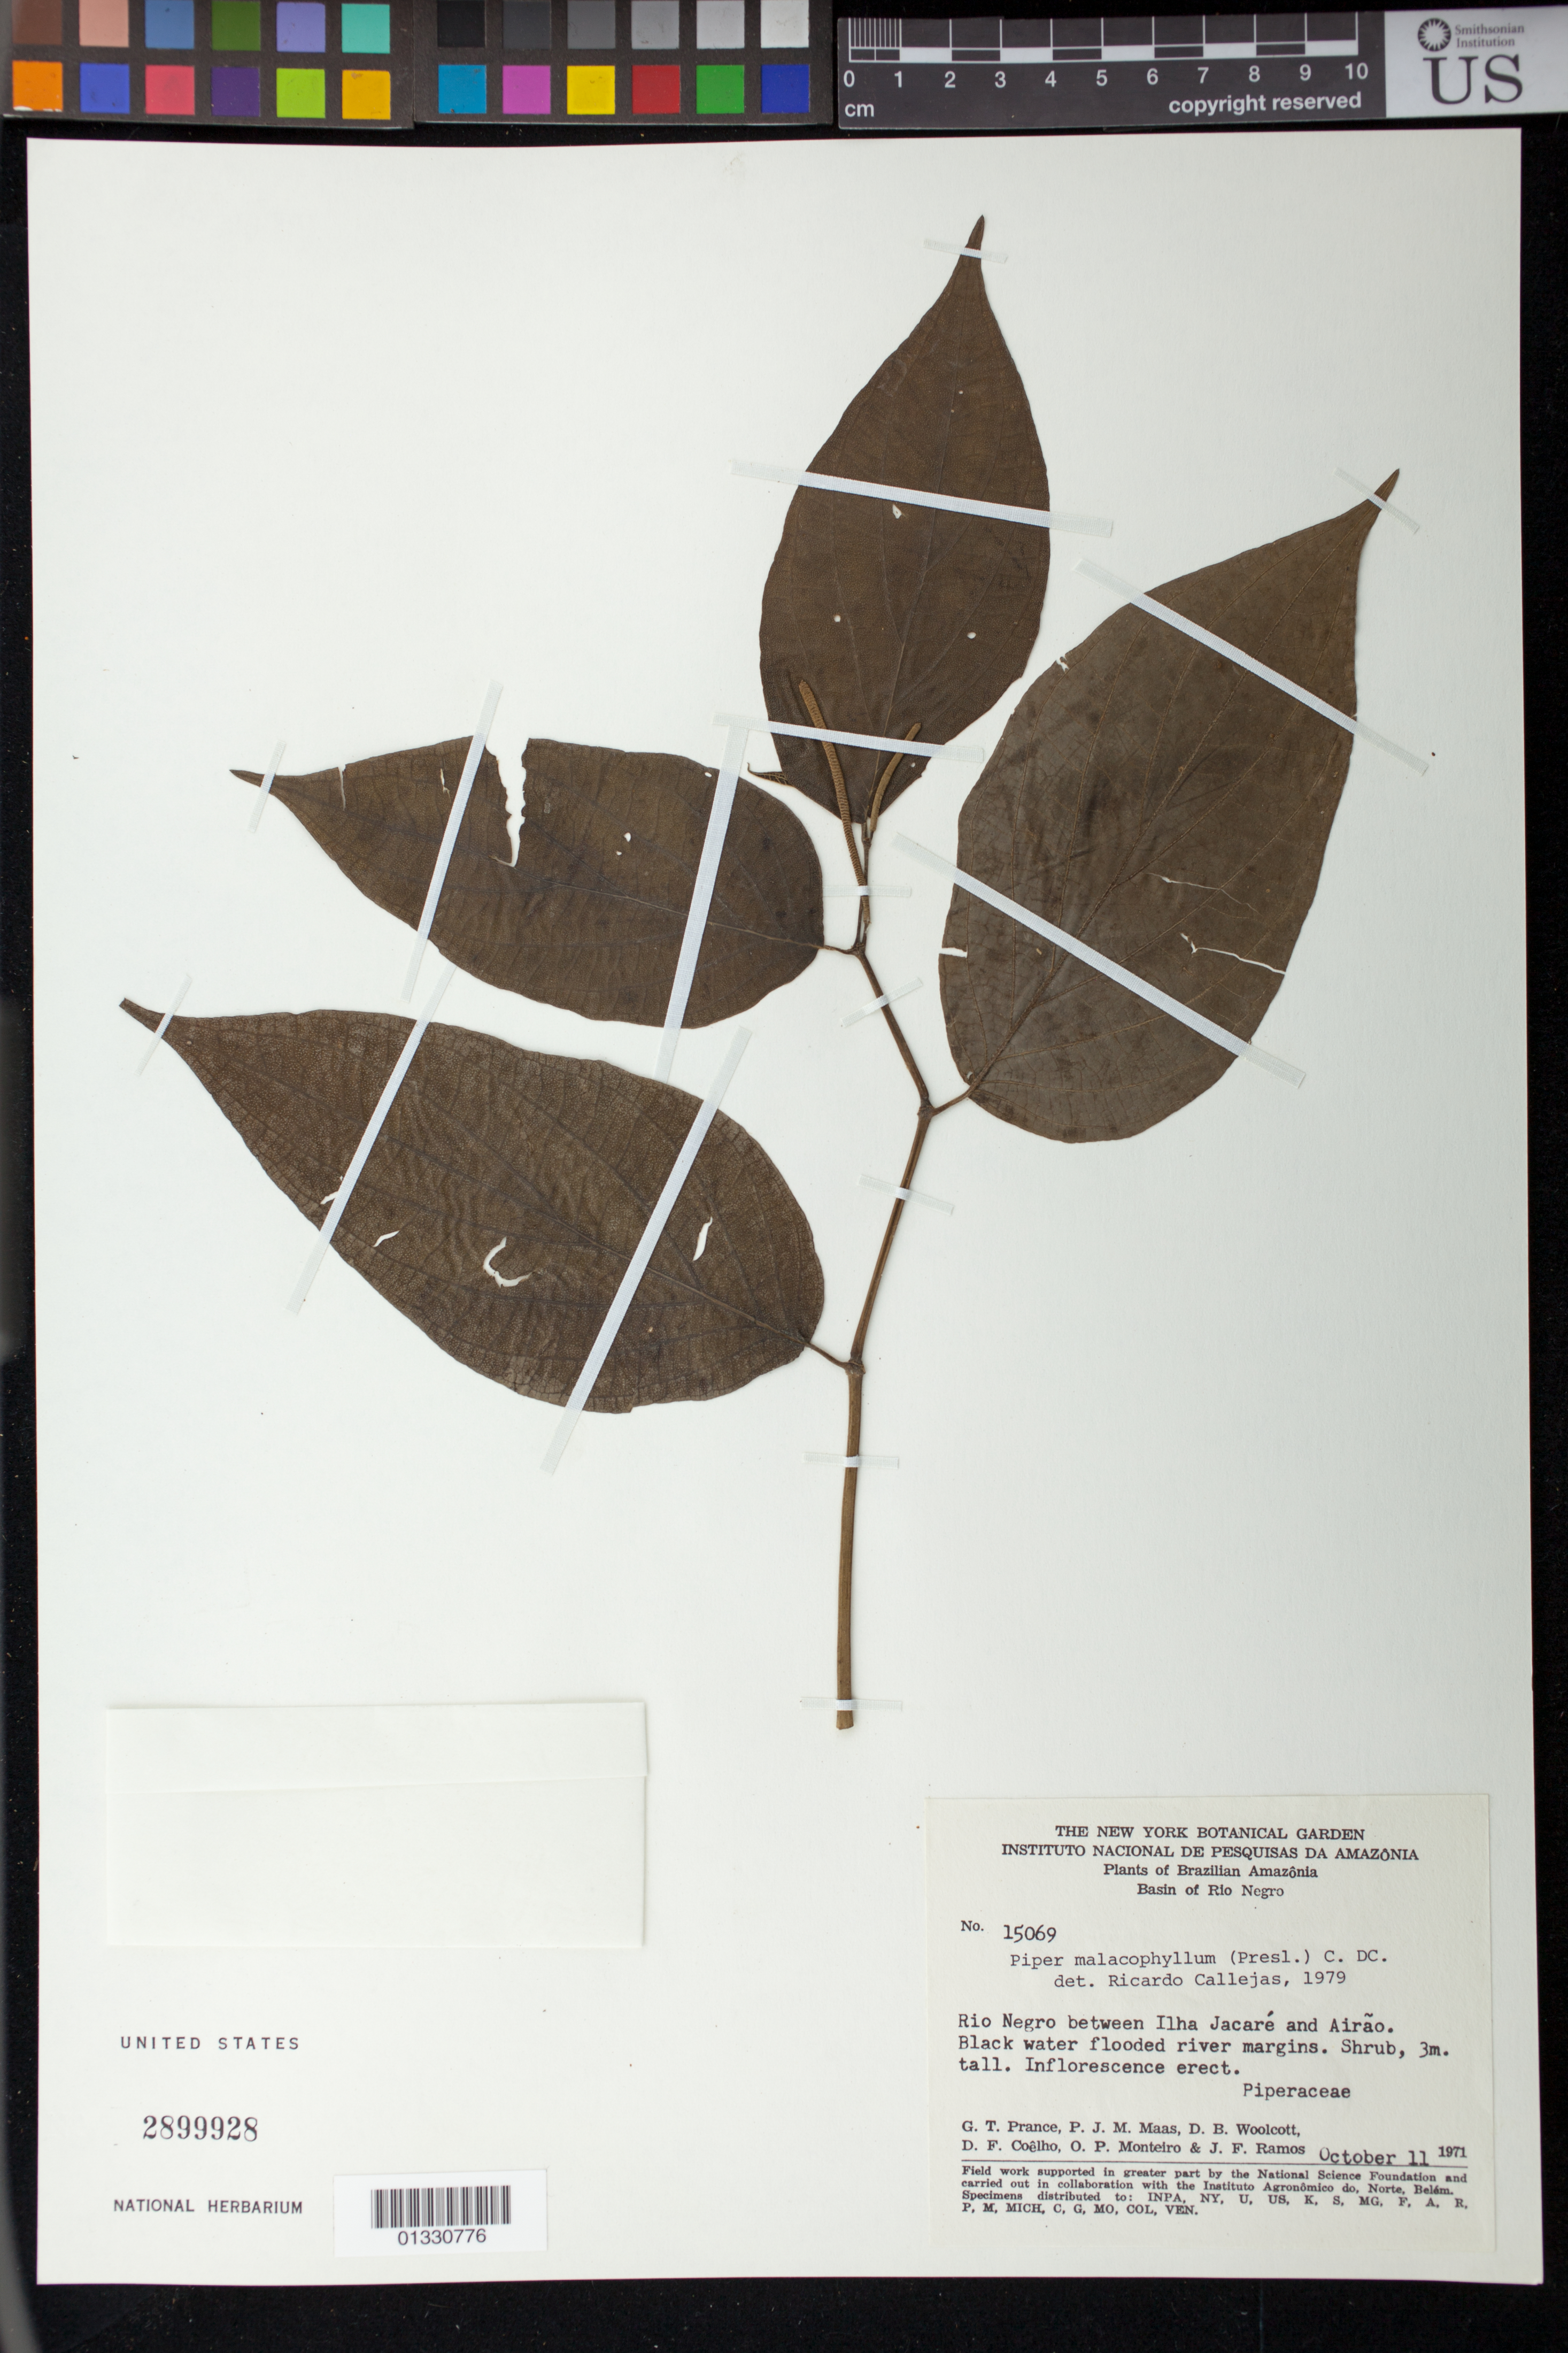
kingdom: Plantae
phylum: Tracheophyta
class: Magnoliopsida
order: Piperales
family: Piperaceae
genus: Piper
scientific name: Piper malacophyllum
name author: (C. Presl) C. DC.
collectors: G. T. Prance, P. Maas, D. B. Woolcott, D. F. Coêlho, O. P. Monteiro & J. F. Ramos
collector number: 15069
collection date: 1971-10-11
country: Brazil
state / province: Amazonas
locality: Rio Negro between Ilha Jacaré and Airão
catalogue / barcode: US 2899928